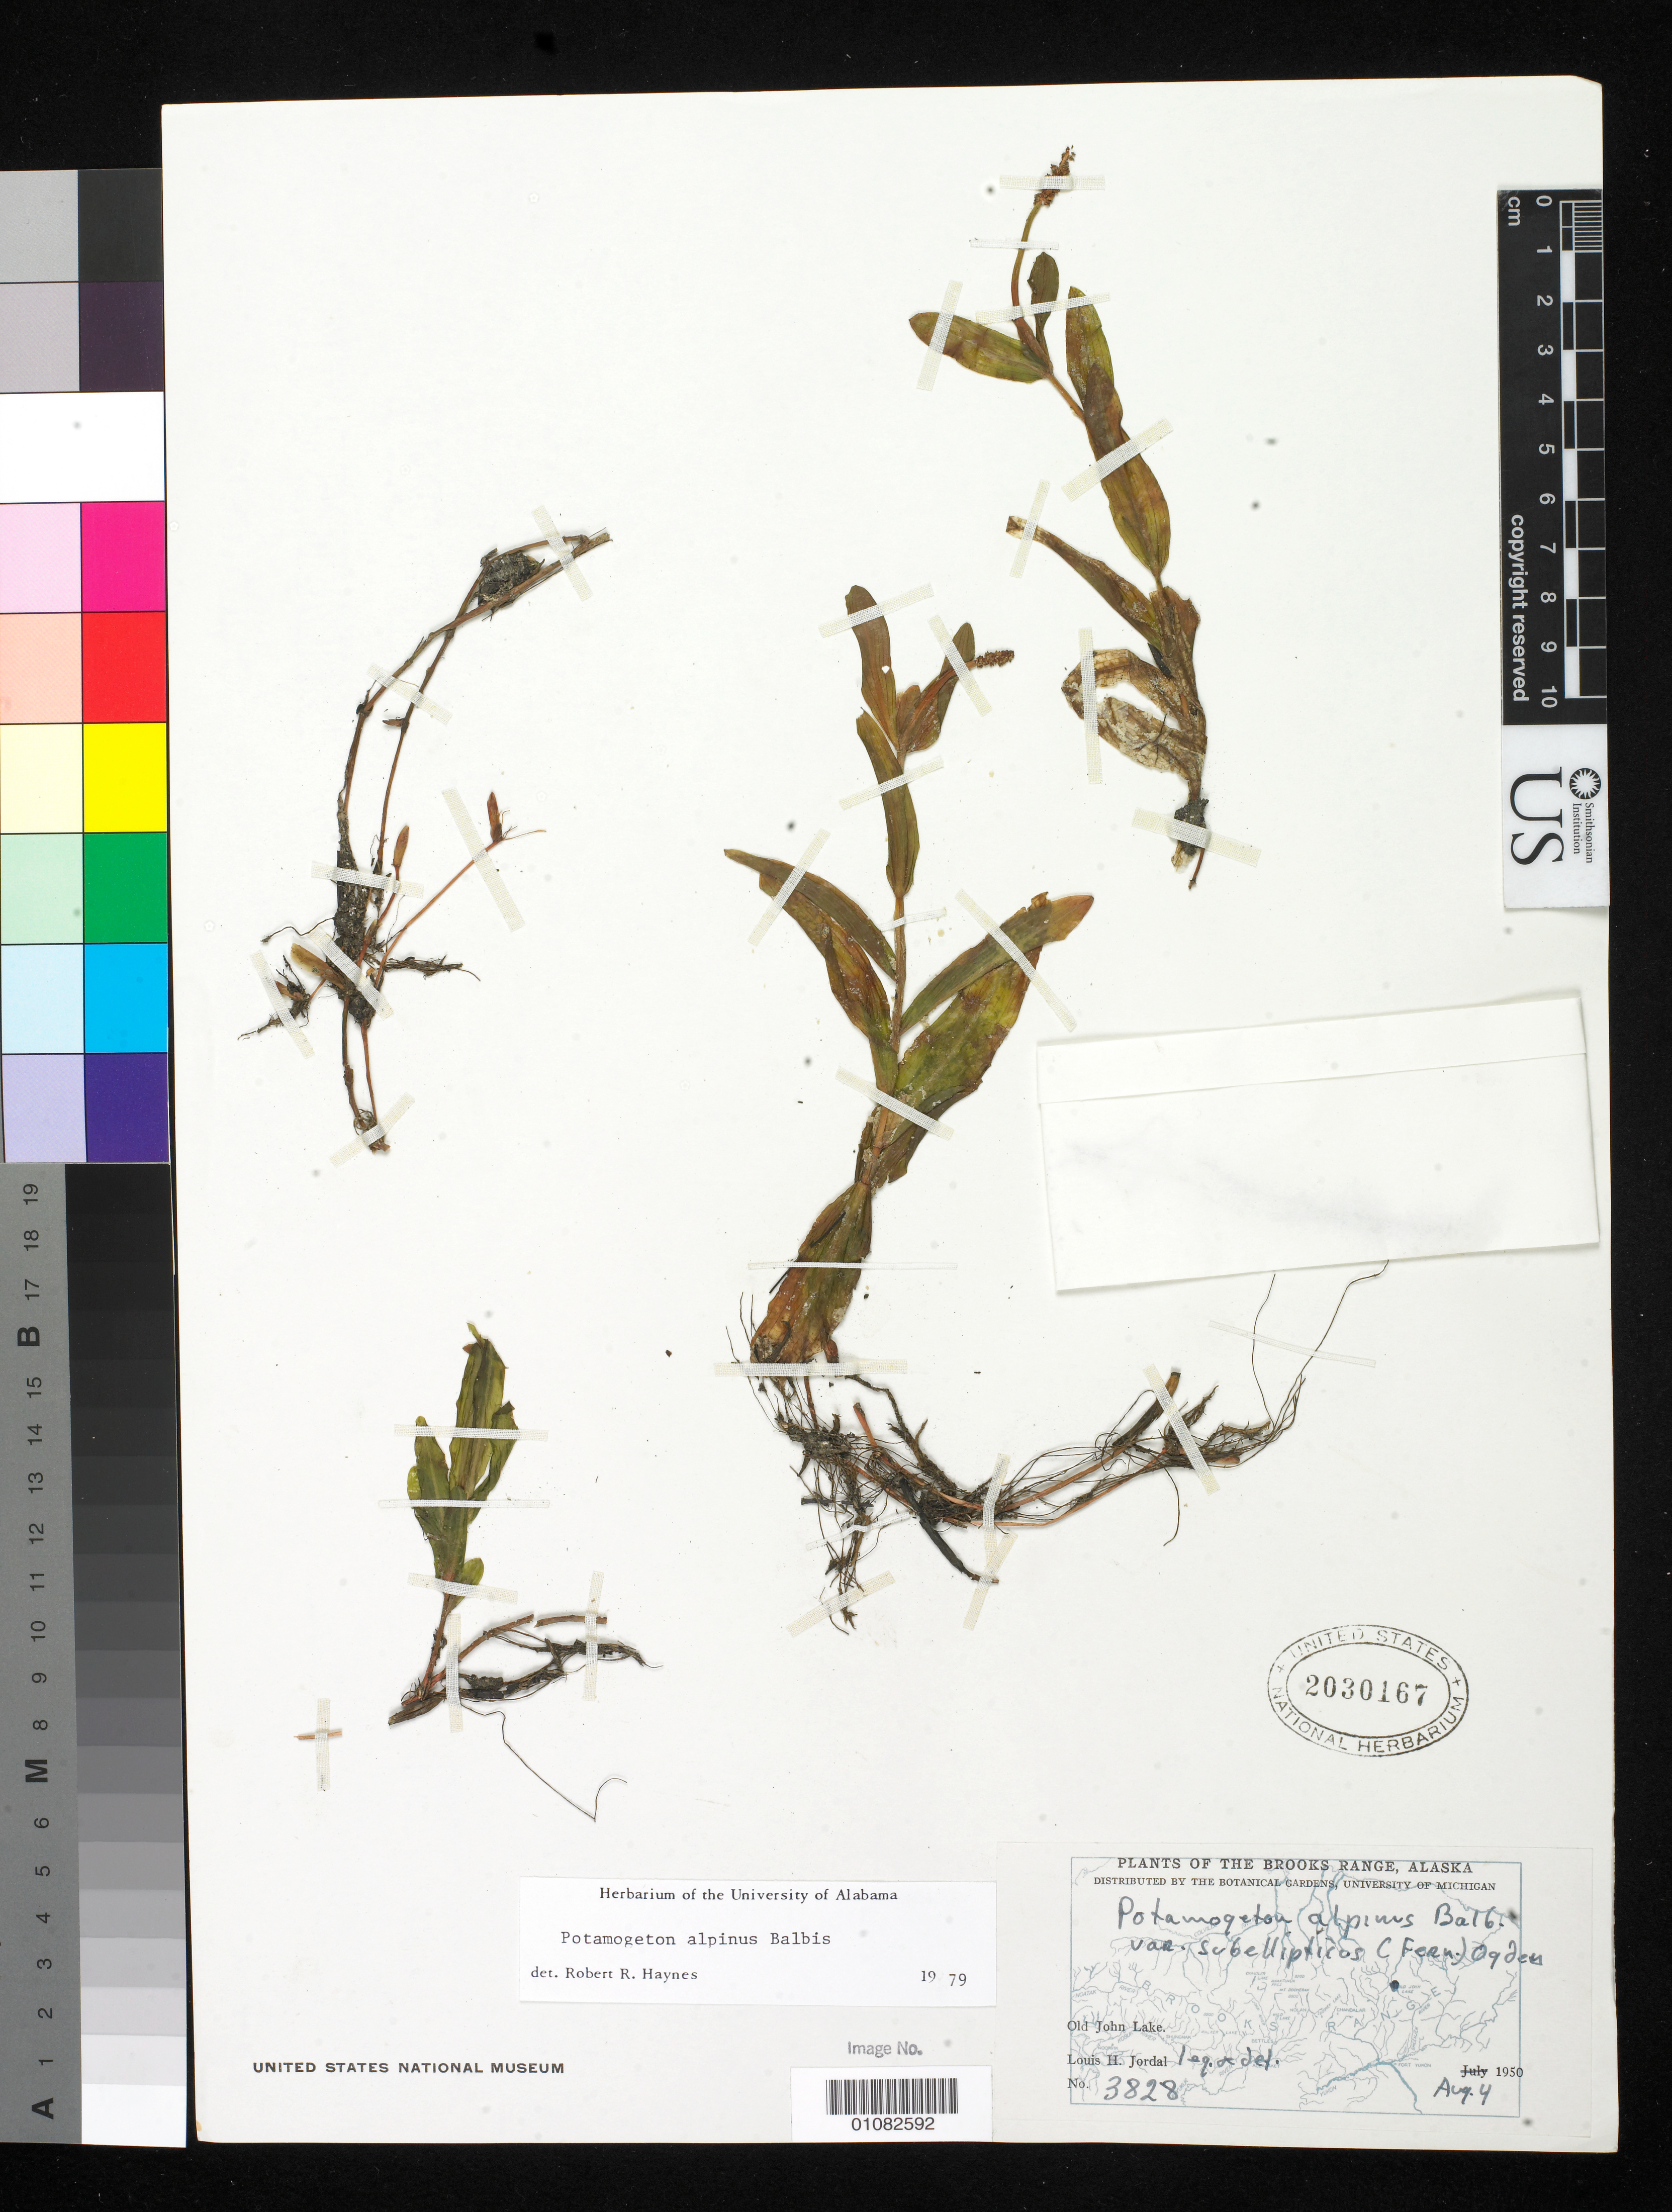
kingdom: Plantae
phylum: Tracheophyta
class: Liliopsida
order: Alismatales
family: Potamogetonaceae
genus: Potamogeton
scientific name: Potamogeton alpinus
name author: Balb.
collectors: L. Jordal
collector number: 3828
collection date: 1950-08-04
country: United States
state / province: Alaska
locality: Brooks Range, Old John Lake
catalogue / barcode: US 2030167